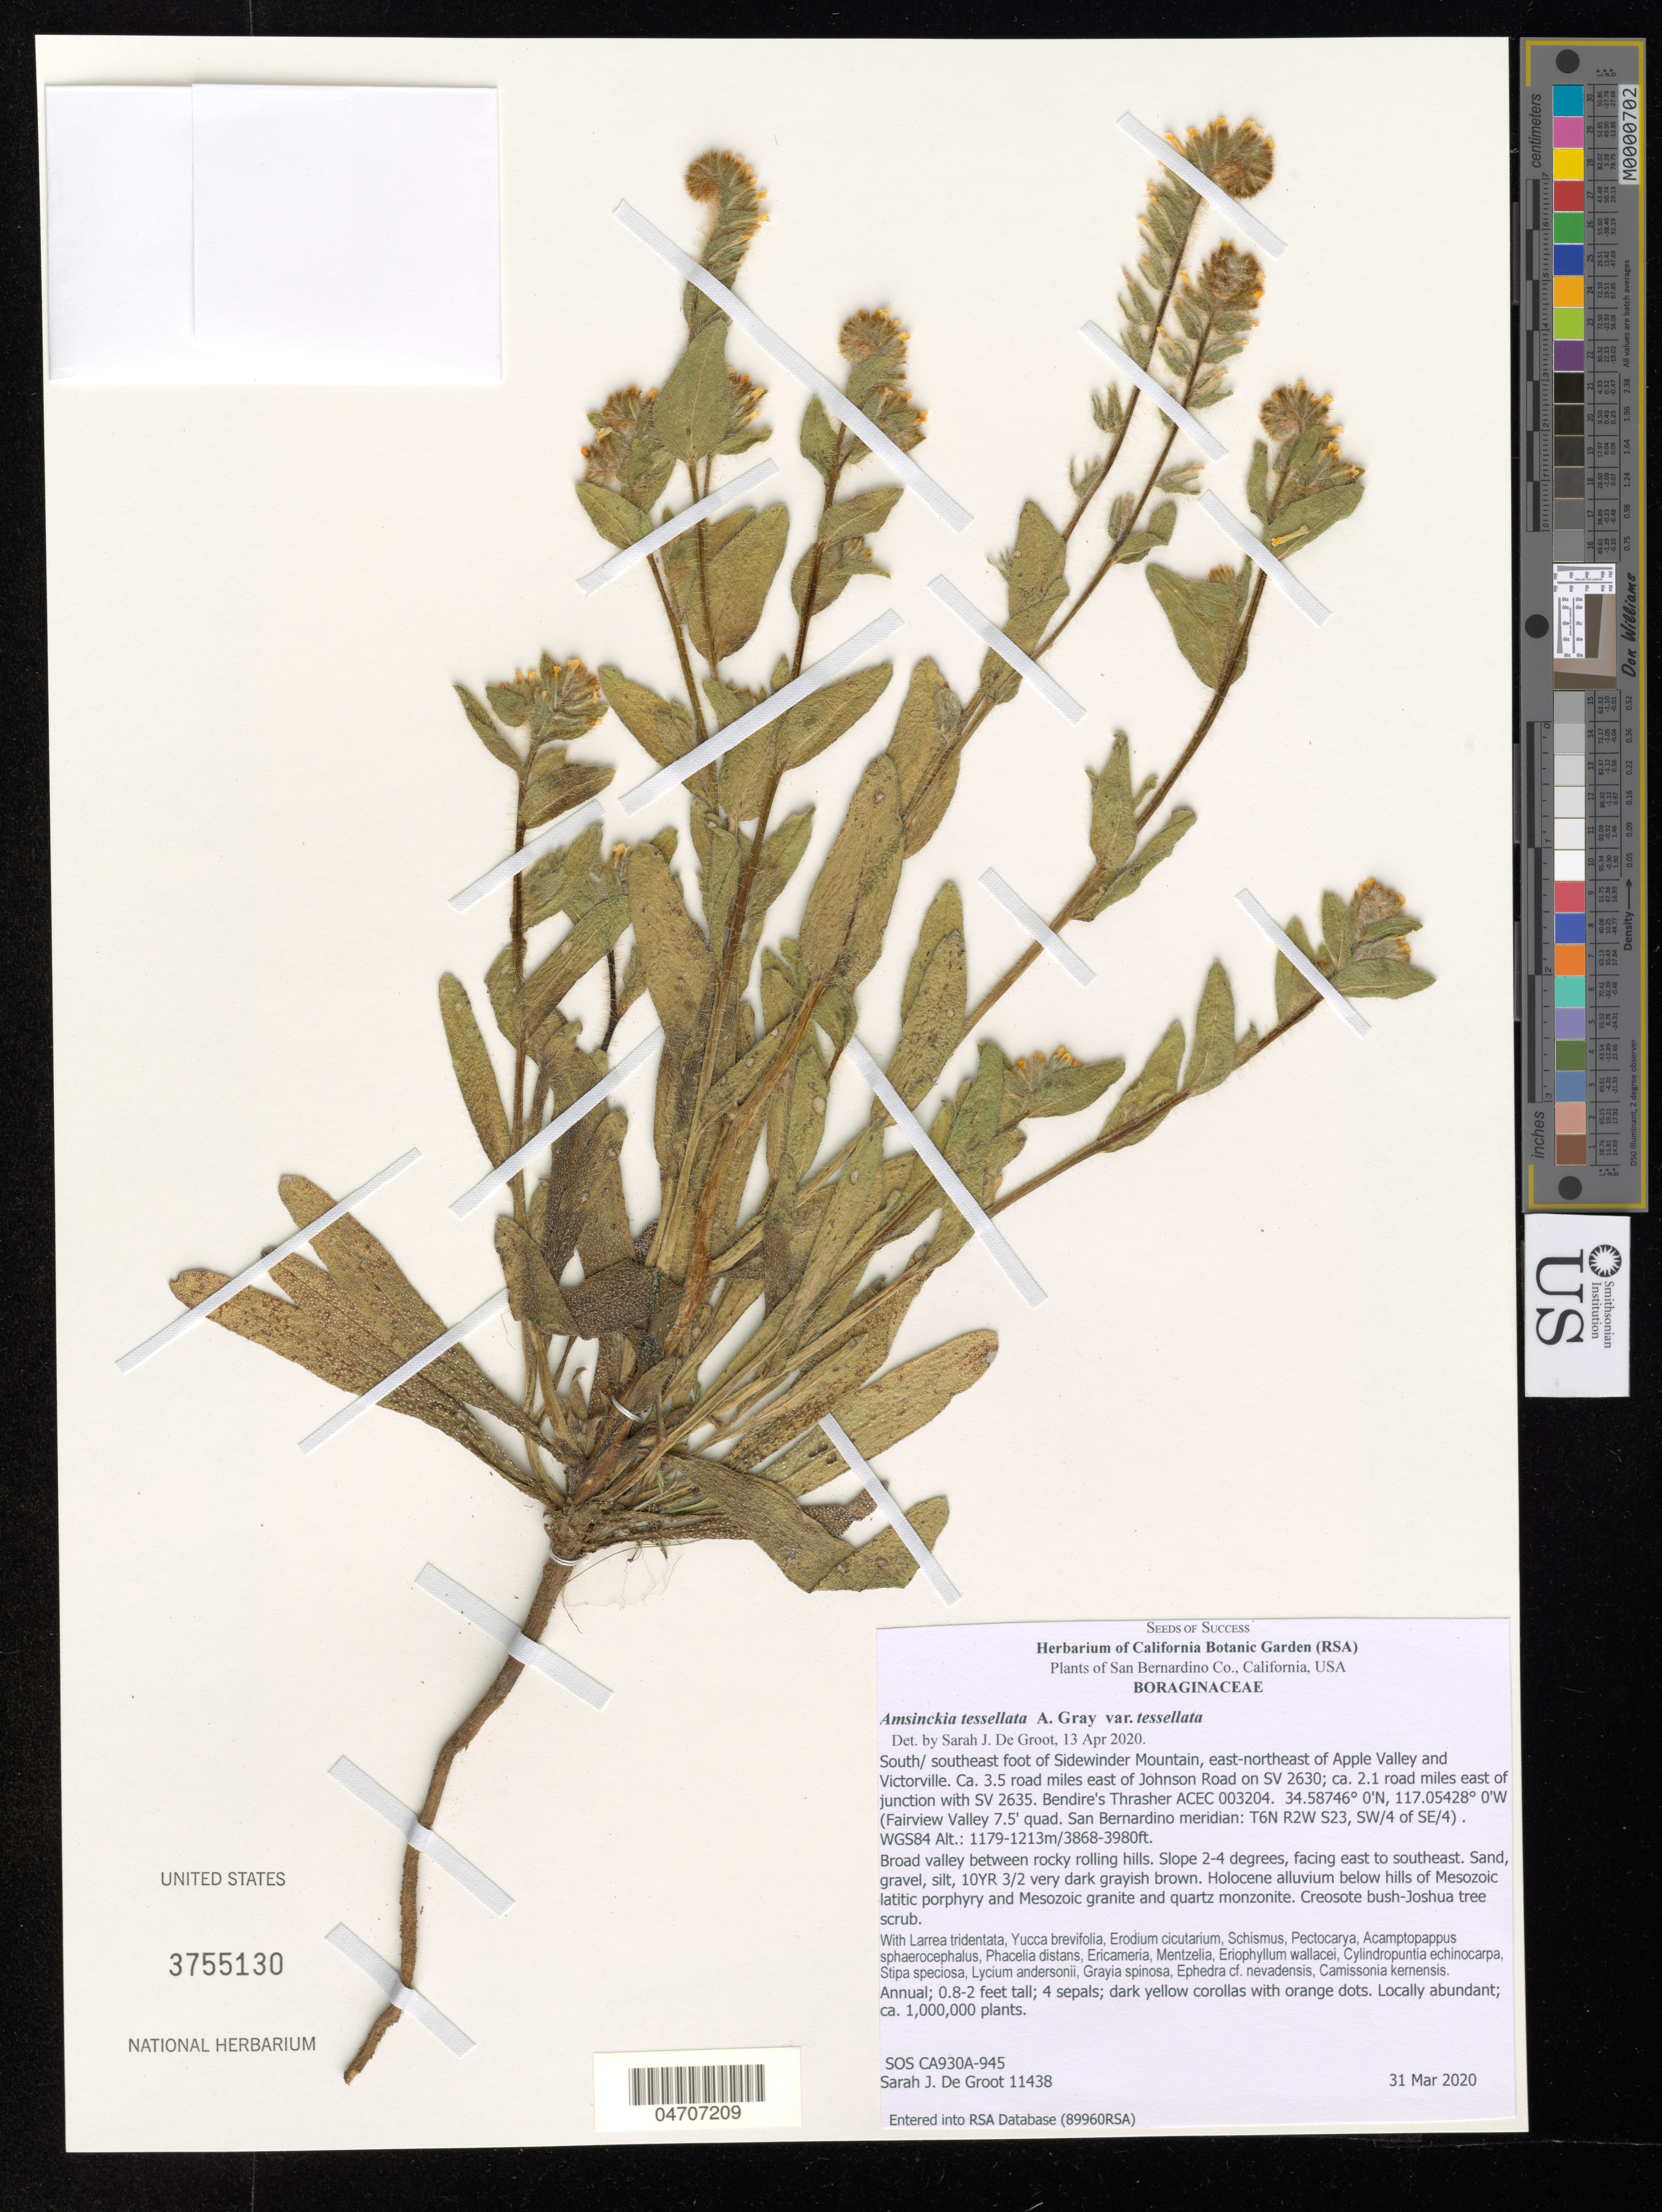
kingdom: Plantae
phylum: Tracheophyta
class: Magnoliopsida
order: Boraginales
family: Boraginaceae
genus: Amsinckia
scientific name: Amsinckia tessellata var. tessellata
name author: A. Gray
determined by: De Groot, Sarah J.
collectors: S. De Groot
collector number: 11438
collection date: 2020-03-31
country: United States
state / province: California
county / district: San Bernardino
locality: San Bernardino Co. South/ southeast foot of Sidewinder Mountain, east-northeast of Apple Valley and Victorville. Ca. 3.5 road miles east of Johnson Road on SV 2630; ca. 2.1 road miles east of junction with SV 2635. Bendire's Thrasher ACEC 003204. (Fairview Valley 7.5' quad. San Bernardino meridian: T6N R2W, SW/4 of SE/4). WGS84.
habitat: Broad valley between rocky rolling hills. Slope 2° - 4° facing E to SE.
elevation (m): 1179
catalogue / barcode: US 3755130